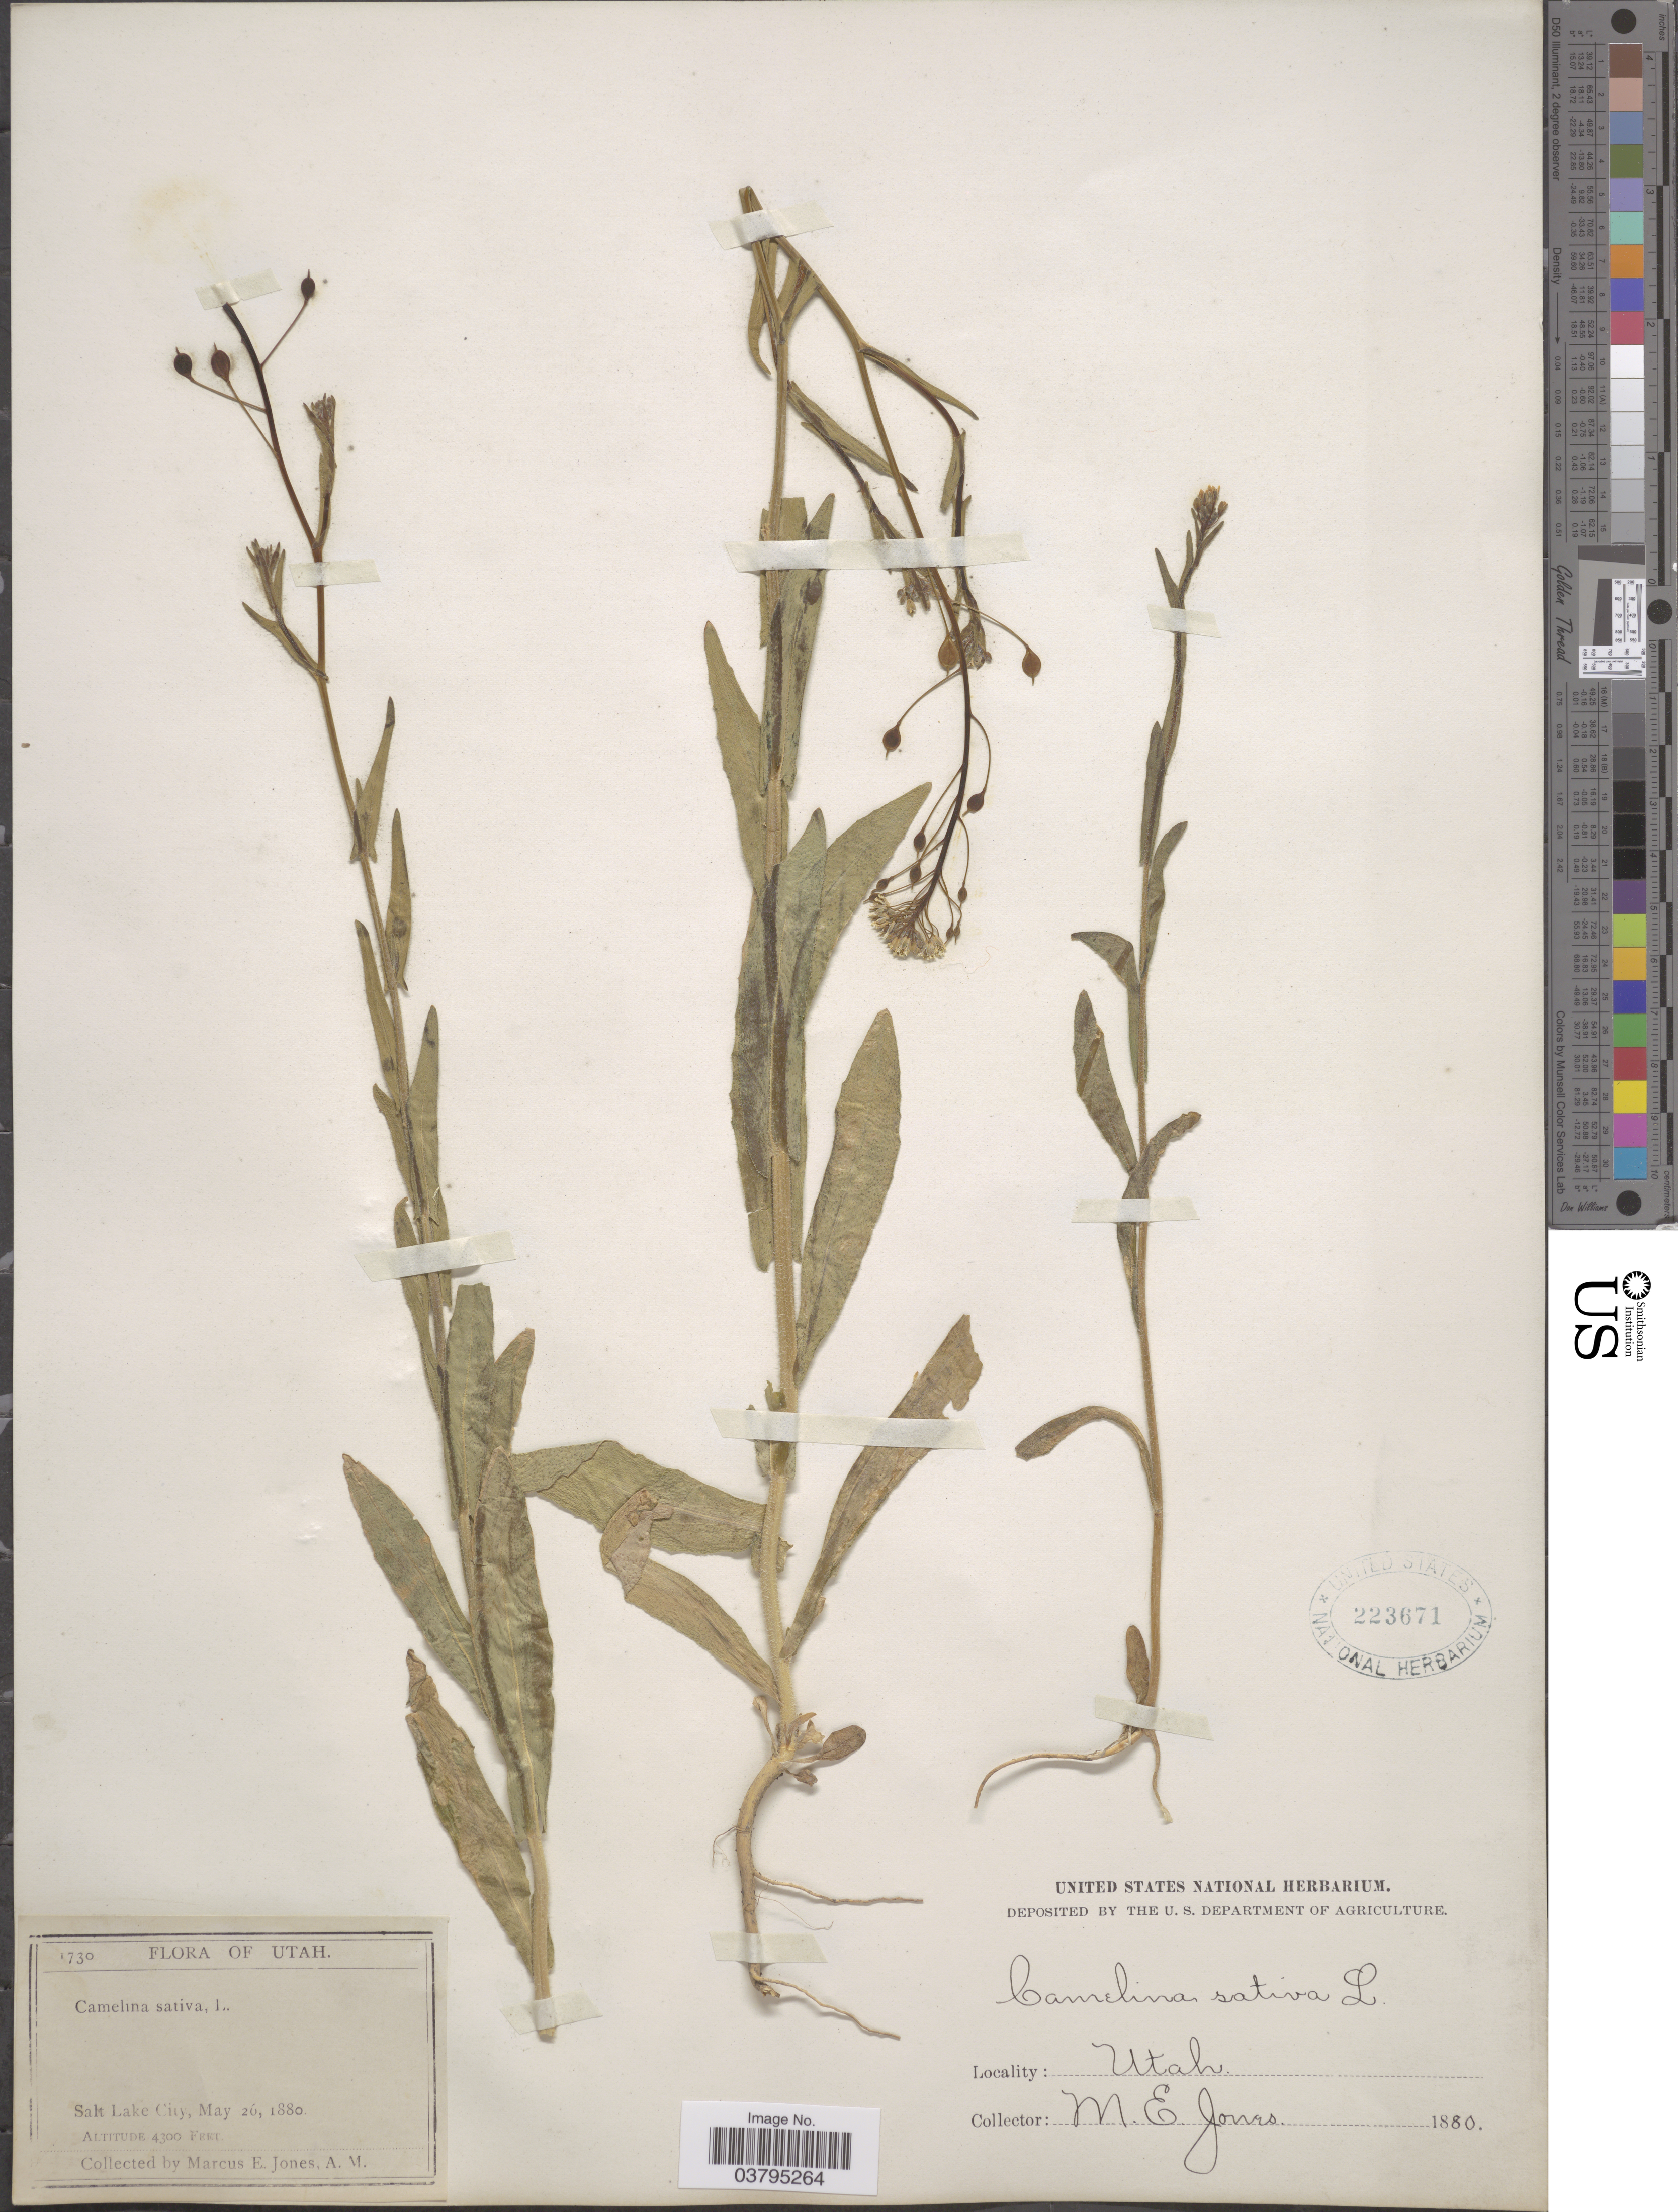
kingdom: Plantae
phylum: Tracheophyta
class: Magnoliopsida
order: Brassicales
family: Brassicaceae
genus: Camelina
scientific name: Camelina microcarpa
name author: DC.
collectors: M. E. Jones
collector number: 1730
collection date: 1880-05-26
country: United States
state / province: Utah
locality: Salt Lake City.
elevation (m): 1311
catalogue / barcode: US 223671